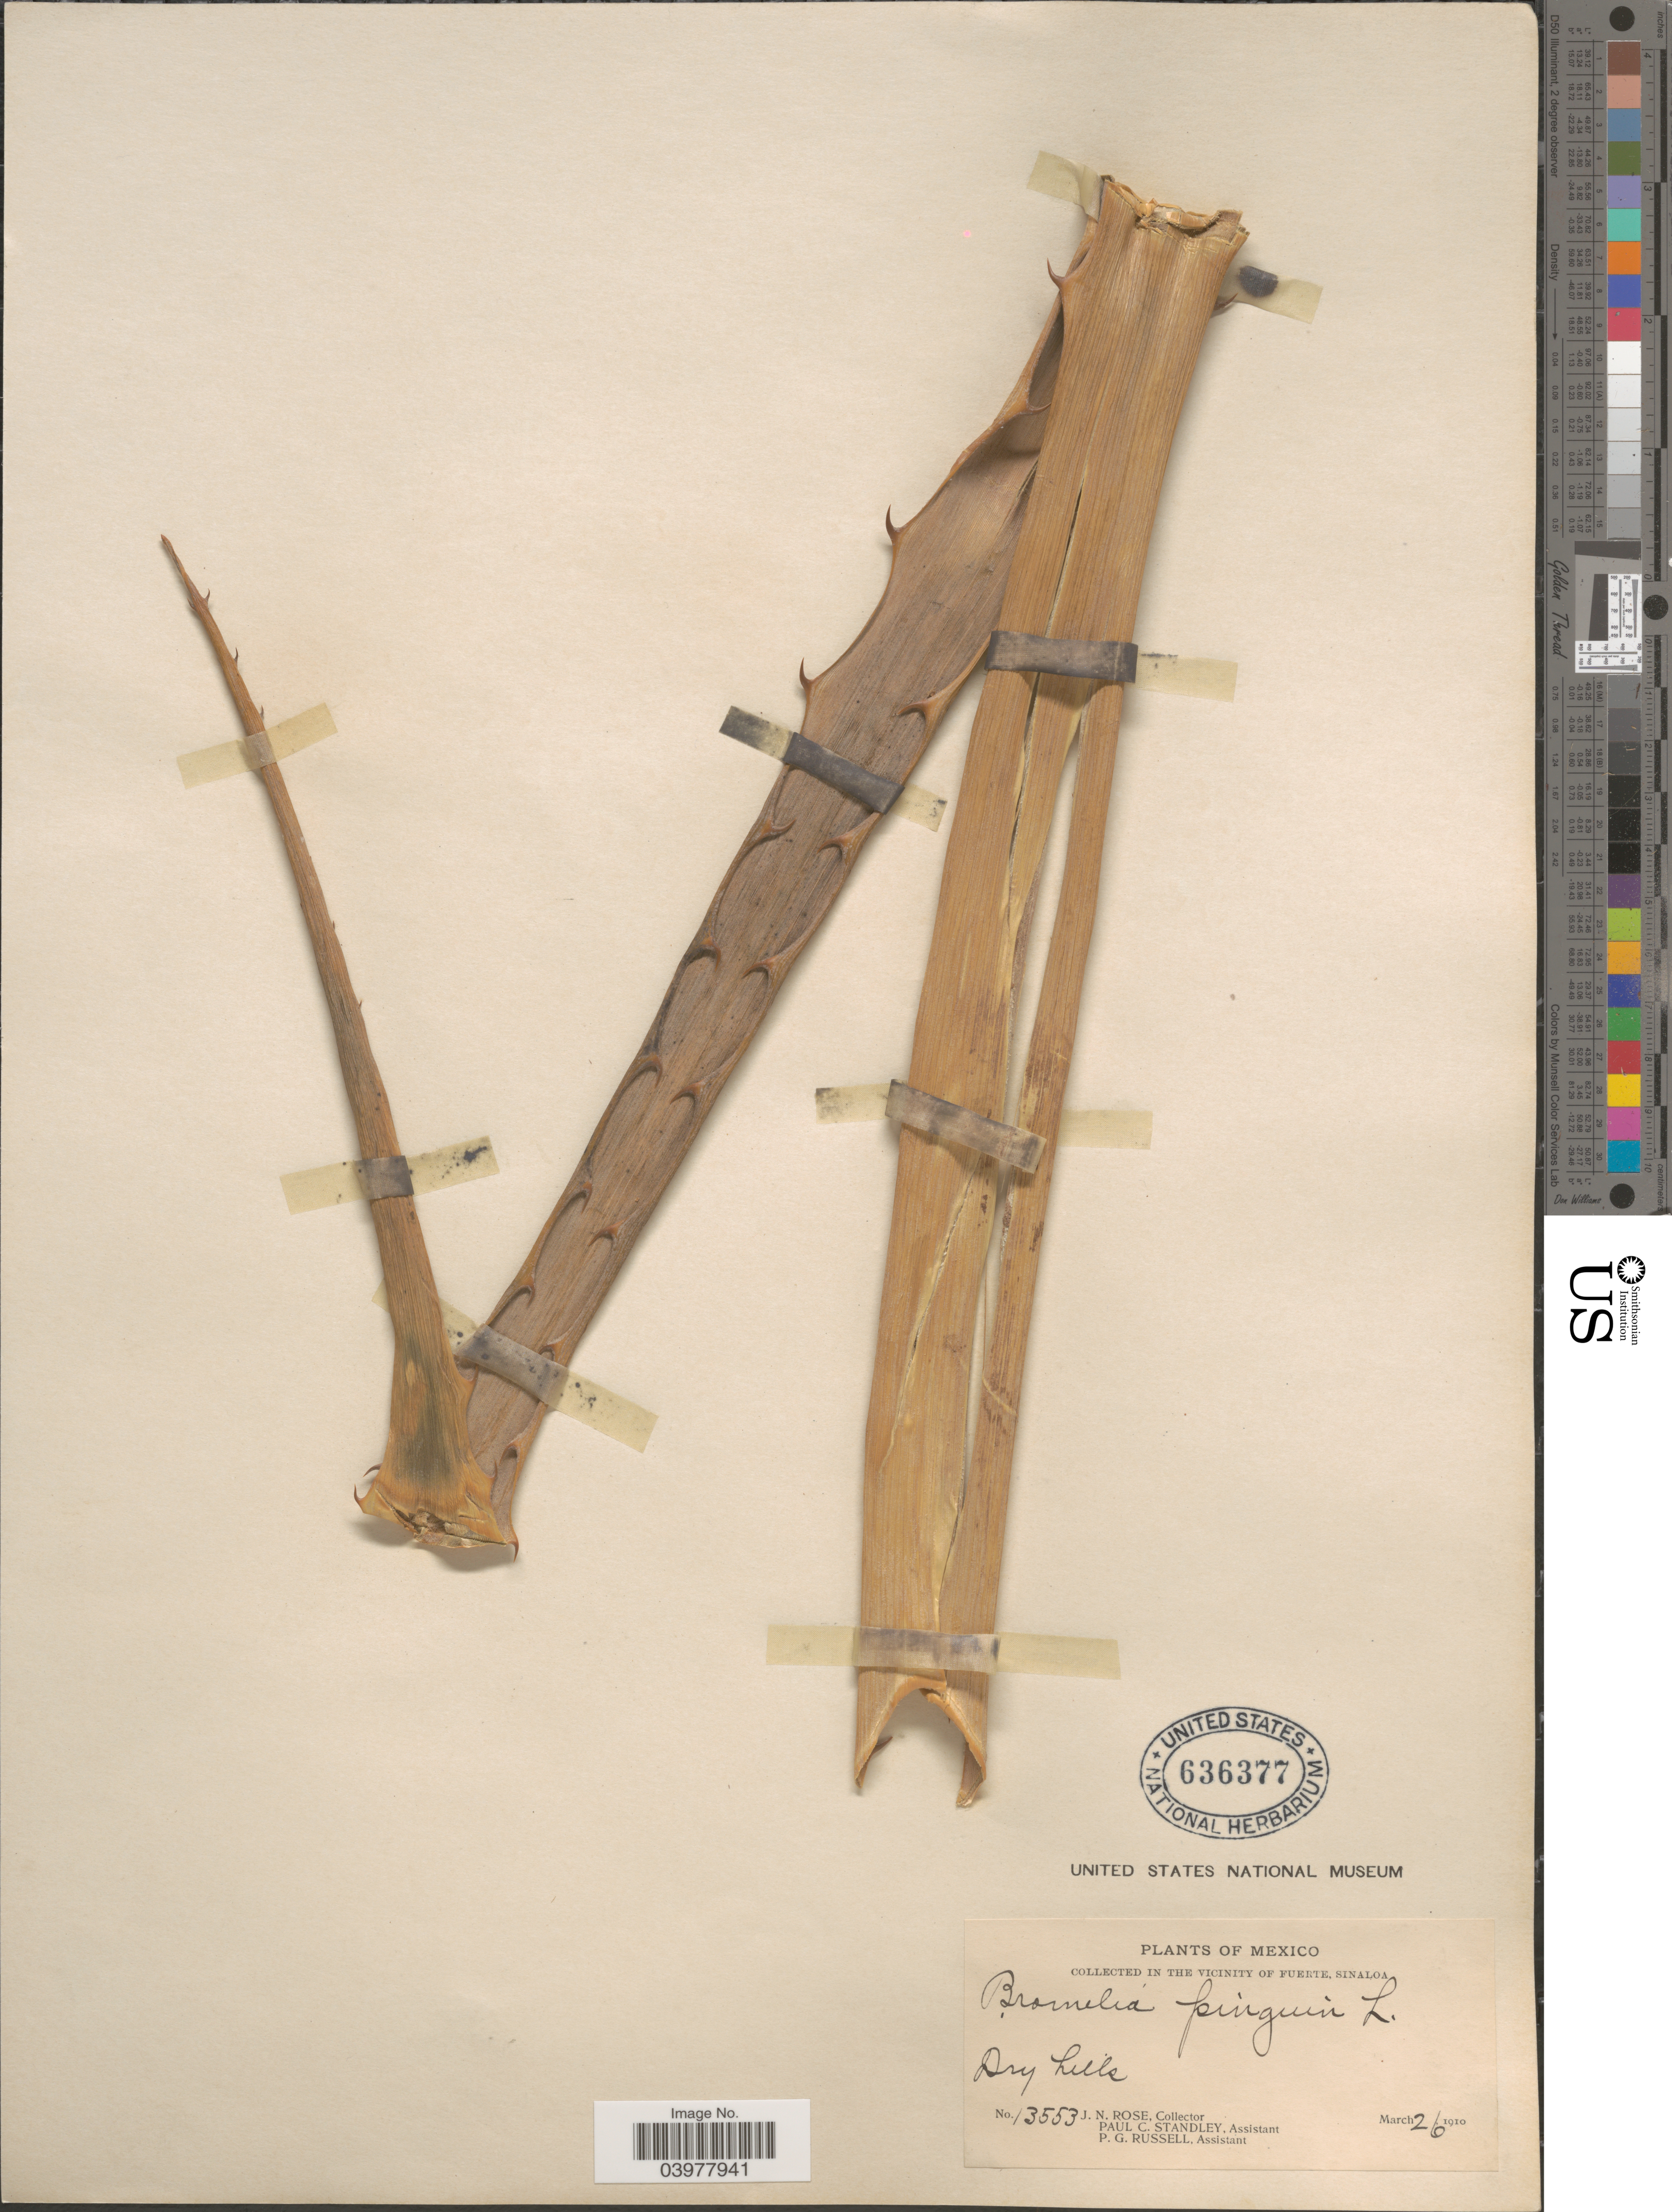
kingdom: Plantae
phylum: Tracheophyta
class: Liliopsida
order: Poales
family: Bromeliaceae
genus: Bromelia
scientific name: Bromelia pinguin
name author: L.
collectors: J. N. Rose, P. C. Standley & P. G. Russell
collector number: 13553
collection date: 1910-03-26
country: Mexico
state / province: Sinaloa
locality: In the Vicinity of Fuerte.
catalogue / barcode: US 636377